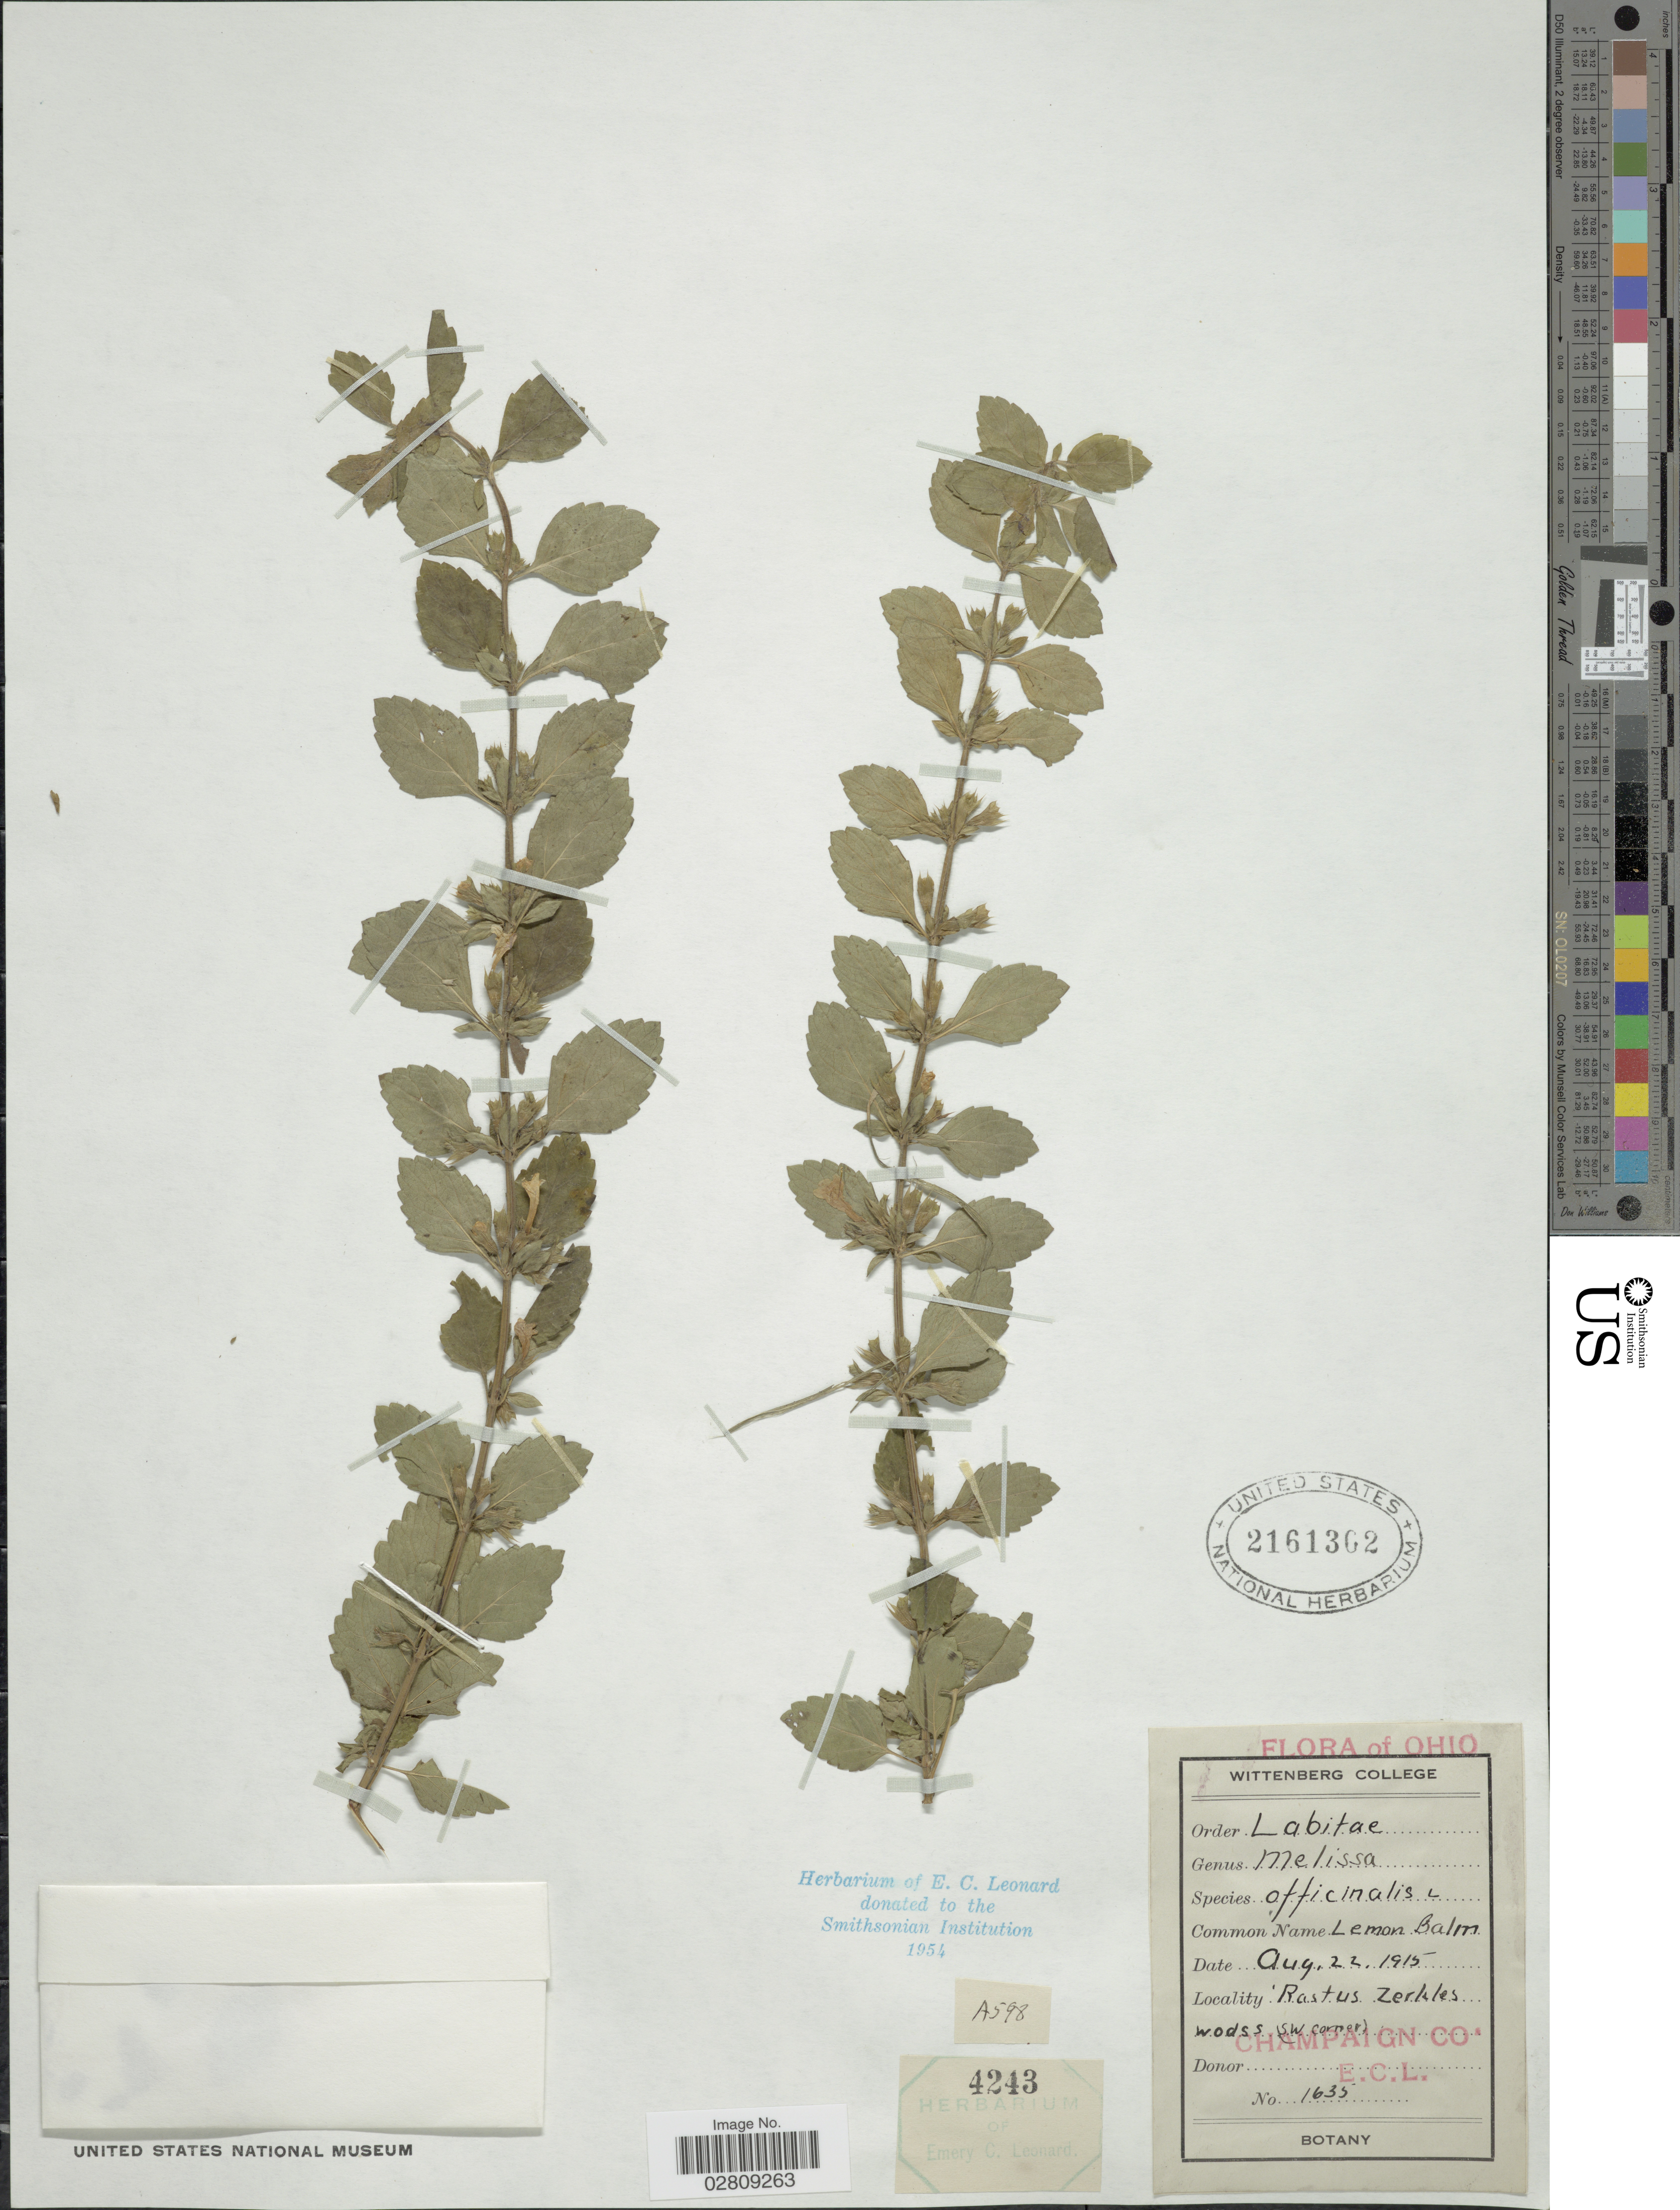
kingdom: Plantae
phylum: Tracheophyta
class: Magnoliopsida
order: Lamiales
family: Lamiaceae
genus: Melissa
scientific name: Melissa officinalis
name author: L.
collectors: E. C. Leonard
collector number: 1635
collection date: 1915-08-22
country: United States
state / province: Ohio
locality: Rastus Zerkles wodss (SW corner) Champaign Co.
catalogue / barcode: US 2161362